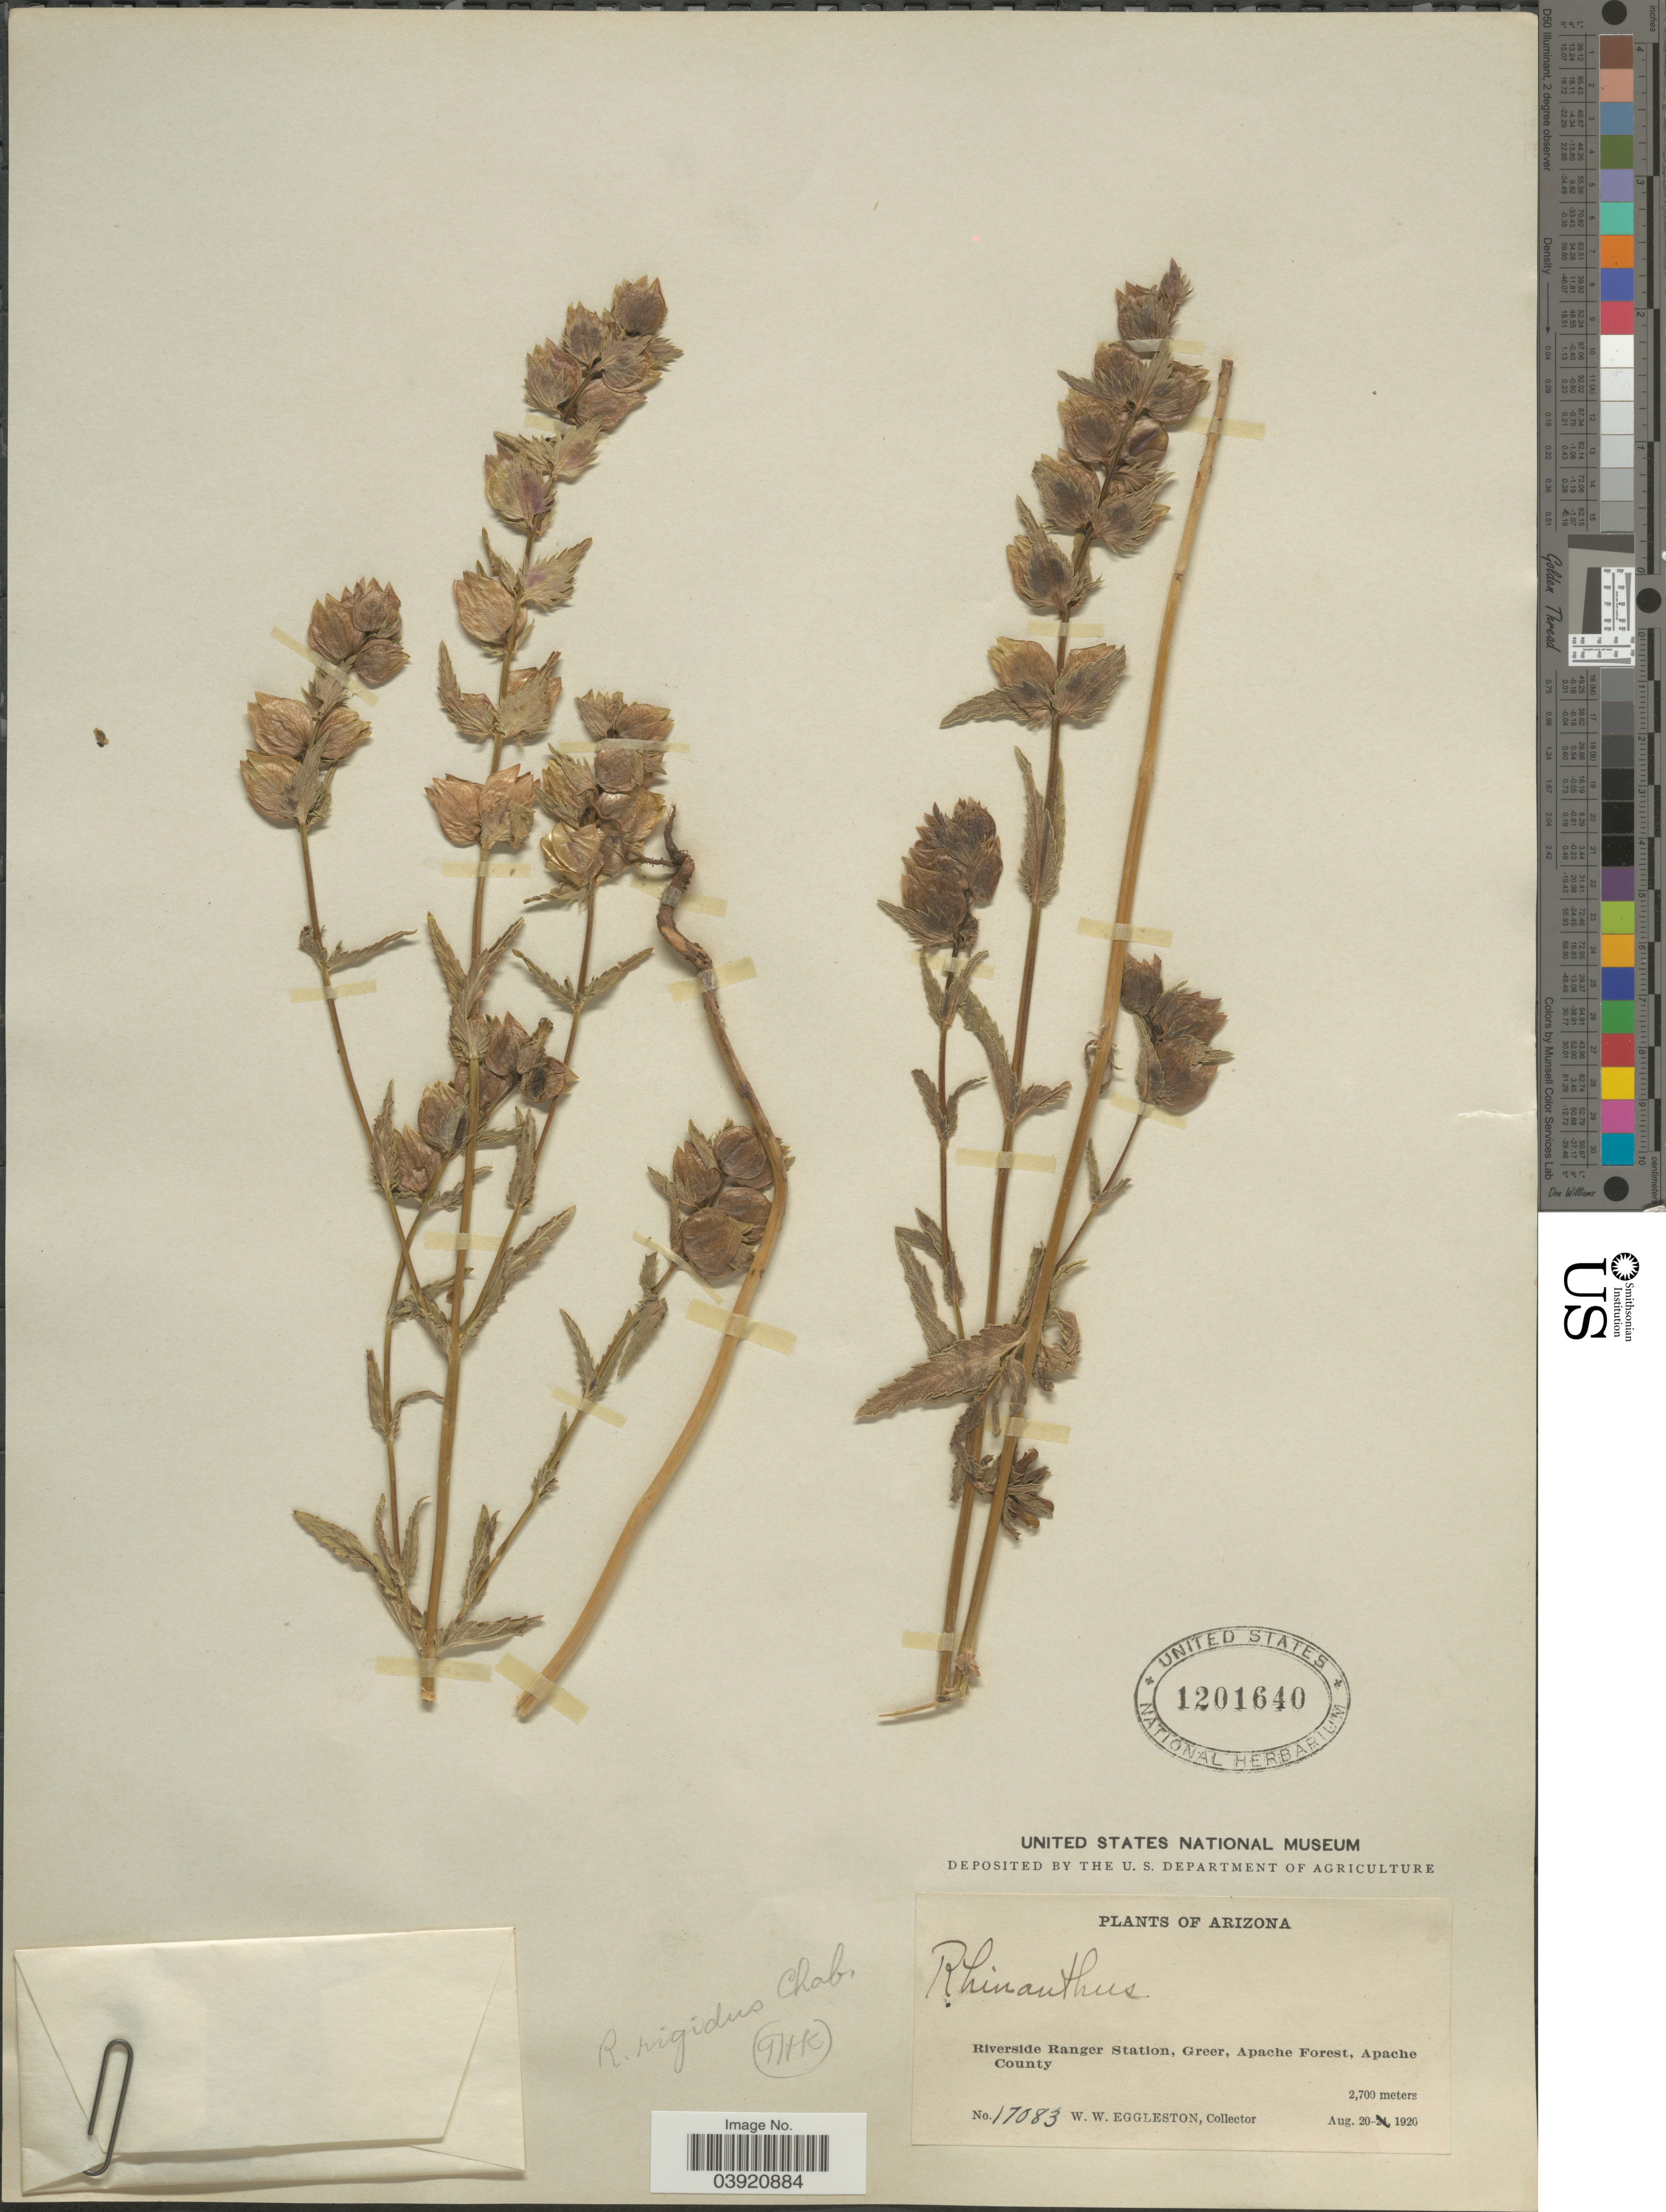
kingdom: Plantae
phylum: Tracheophyta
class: Magnoliopsida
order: Lamiales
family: Orobanchaceae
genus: Rhinanthus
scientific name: Rhinanthus rigidus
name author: Chabert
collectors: W. W. Eggleston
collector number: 17083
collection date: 1920-08-20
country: United States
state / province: Arizona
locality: Riverside Ranger Station, Greer, Apache Forest, Apache County.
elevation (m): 2700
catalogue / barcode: US 1201640